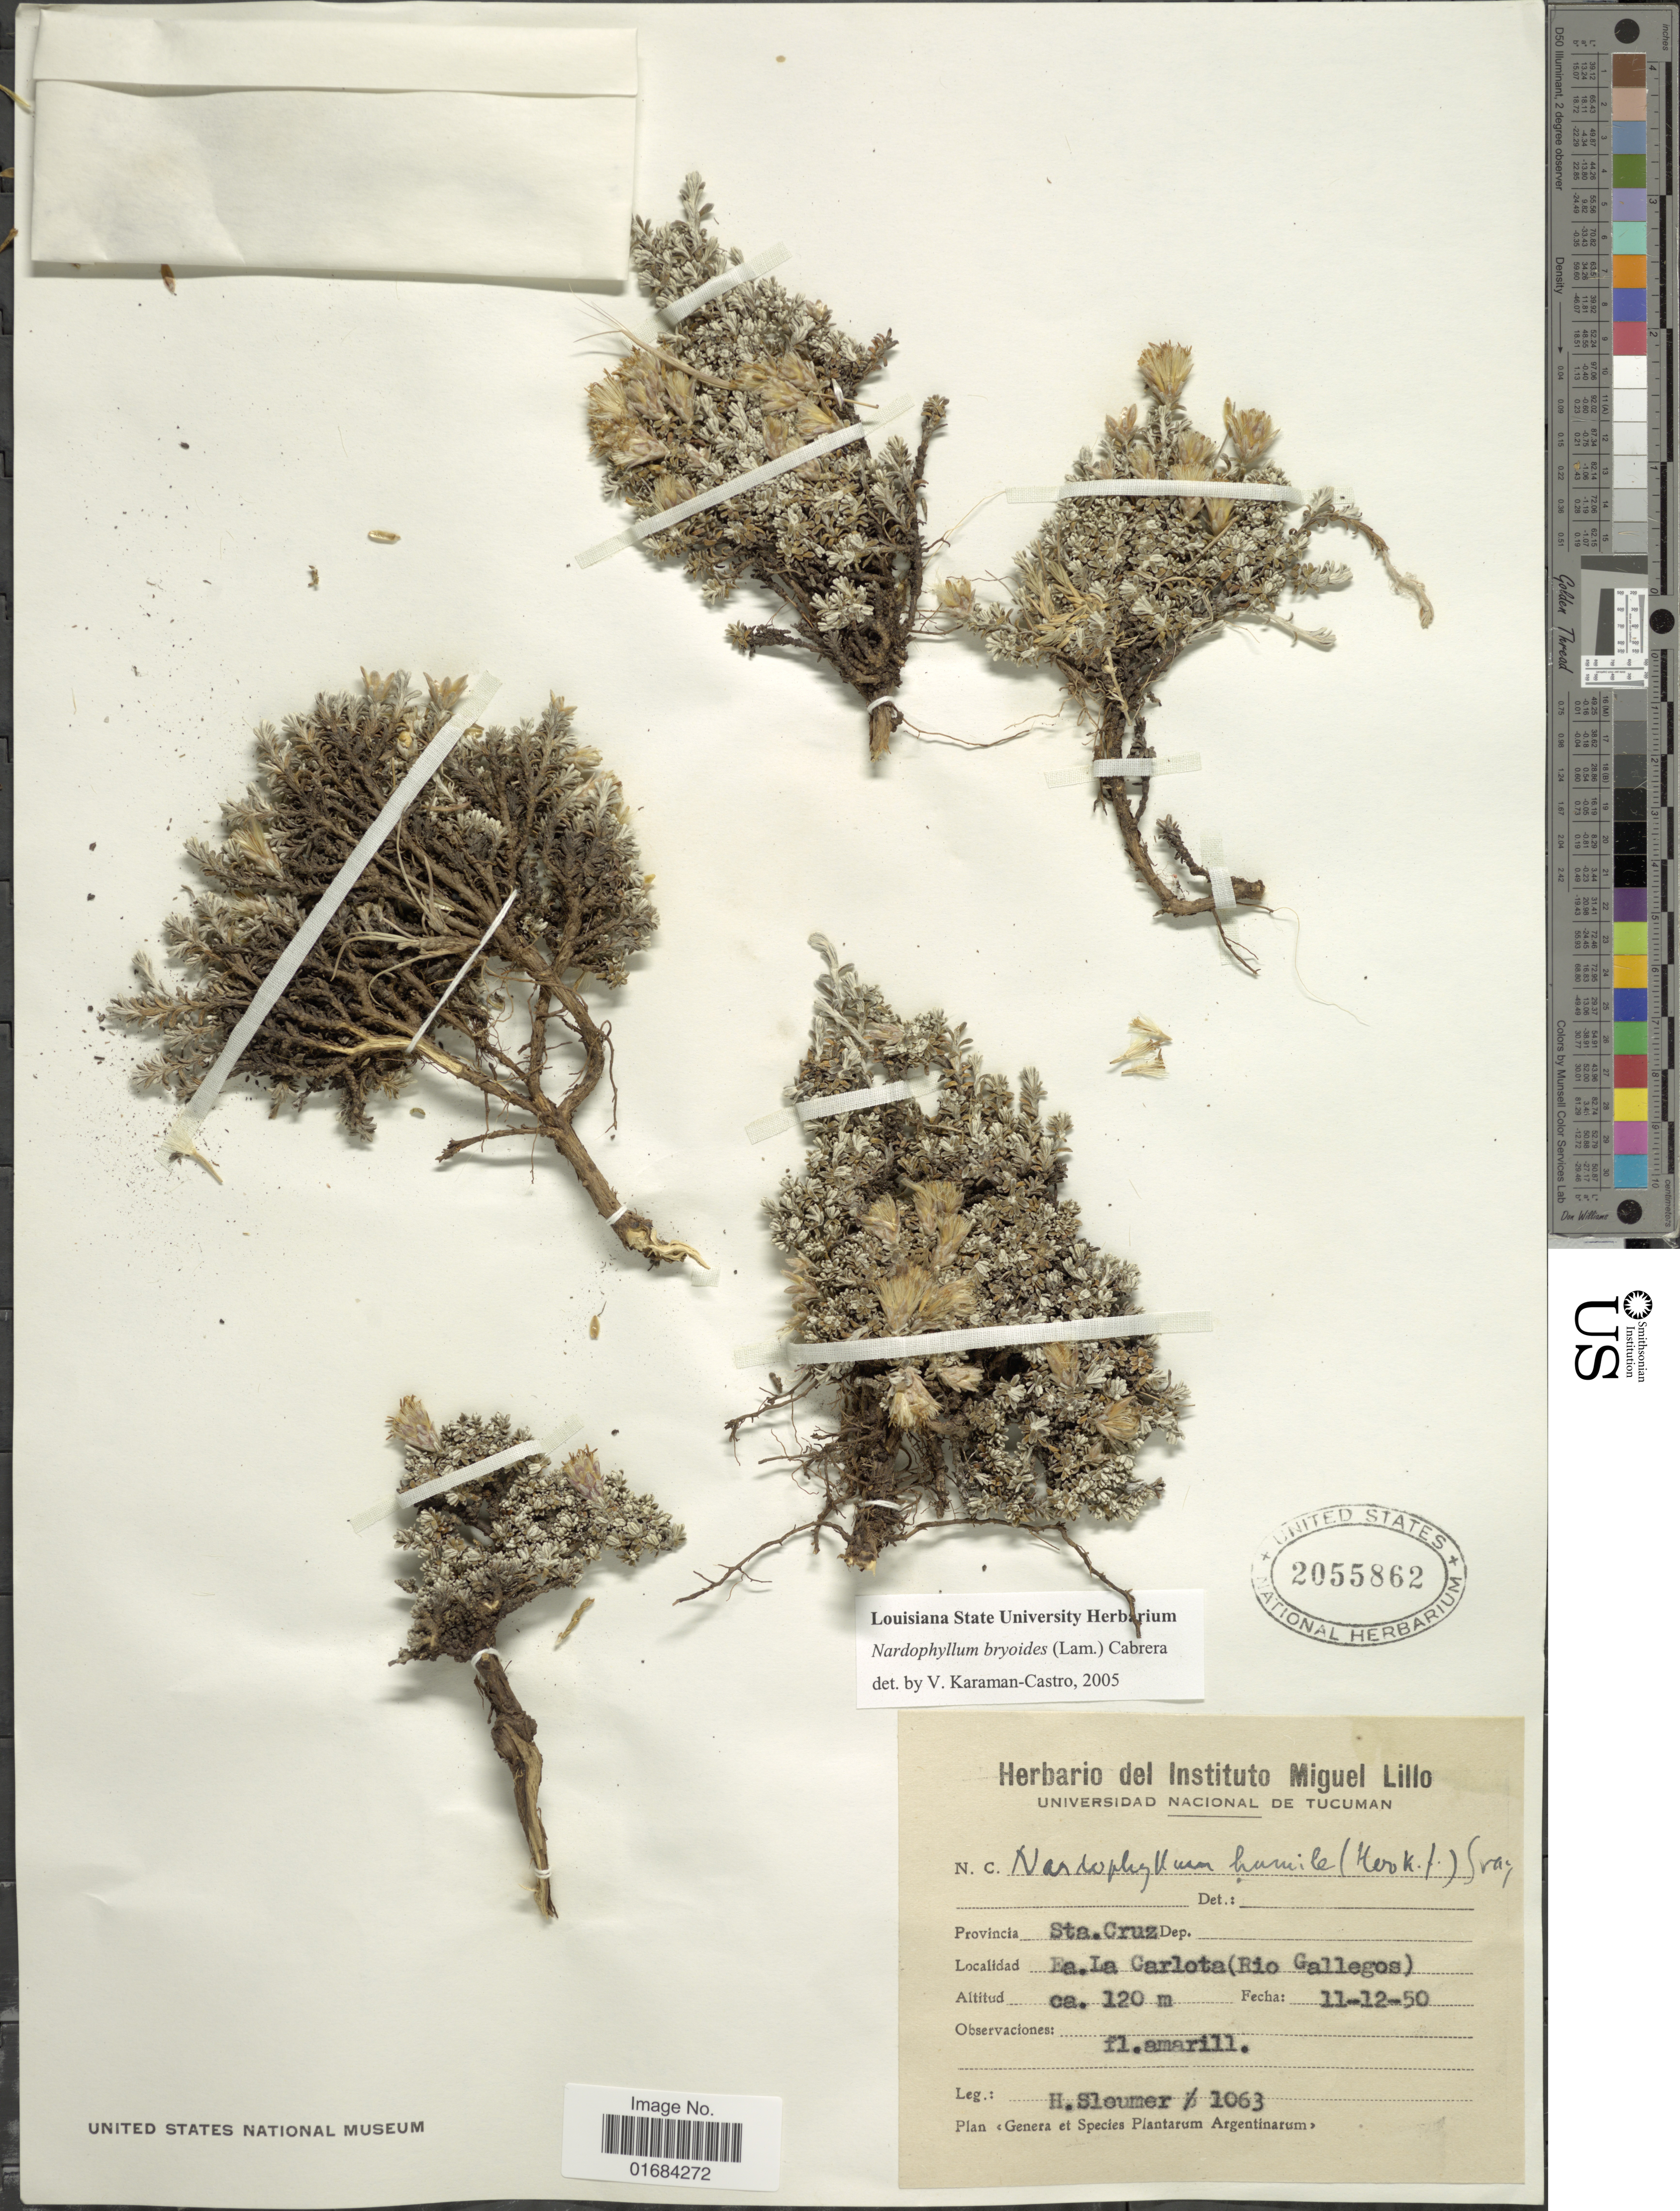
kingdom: Plantae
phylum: Tracheophyta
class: Magnoliopsida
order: Asterales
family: Asteraceae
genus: Nardophyllum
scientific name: Nardophyllum bryoides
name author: (Lam.) Cabrera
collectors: H. O. Sleumer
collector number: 1063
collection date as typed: Transcribed d/m/y: 11/12/50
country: Argentina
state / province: Santa Cruz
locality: Sta. Cruz, Ea La Carlota ( Rio Gallegos )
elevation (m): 120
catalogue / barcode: US 2055862